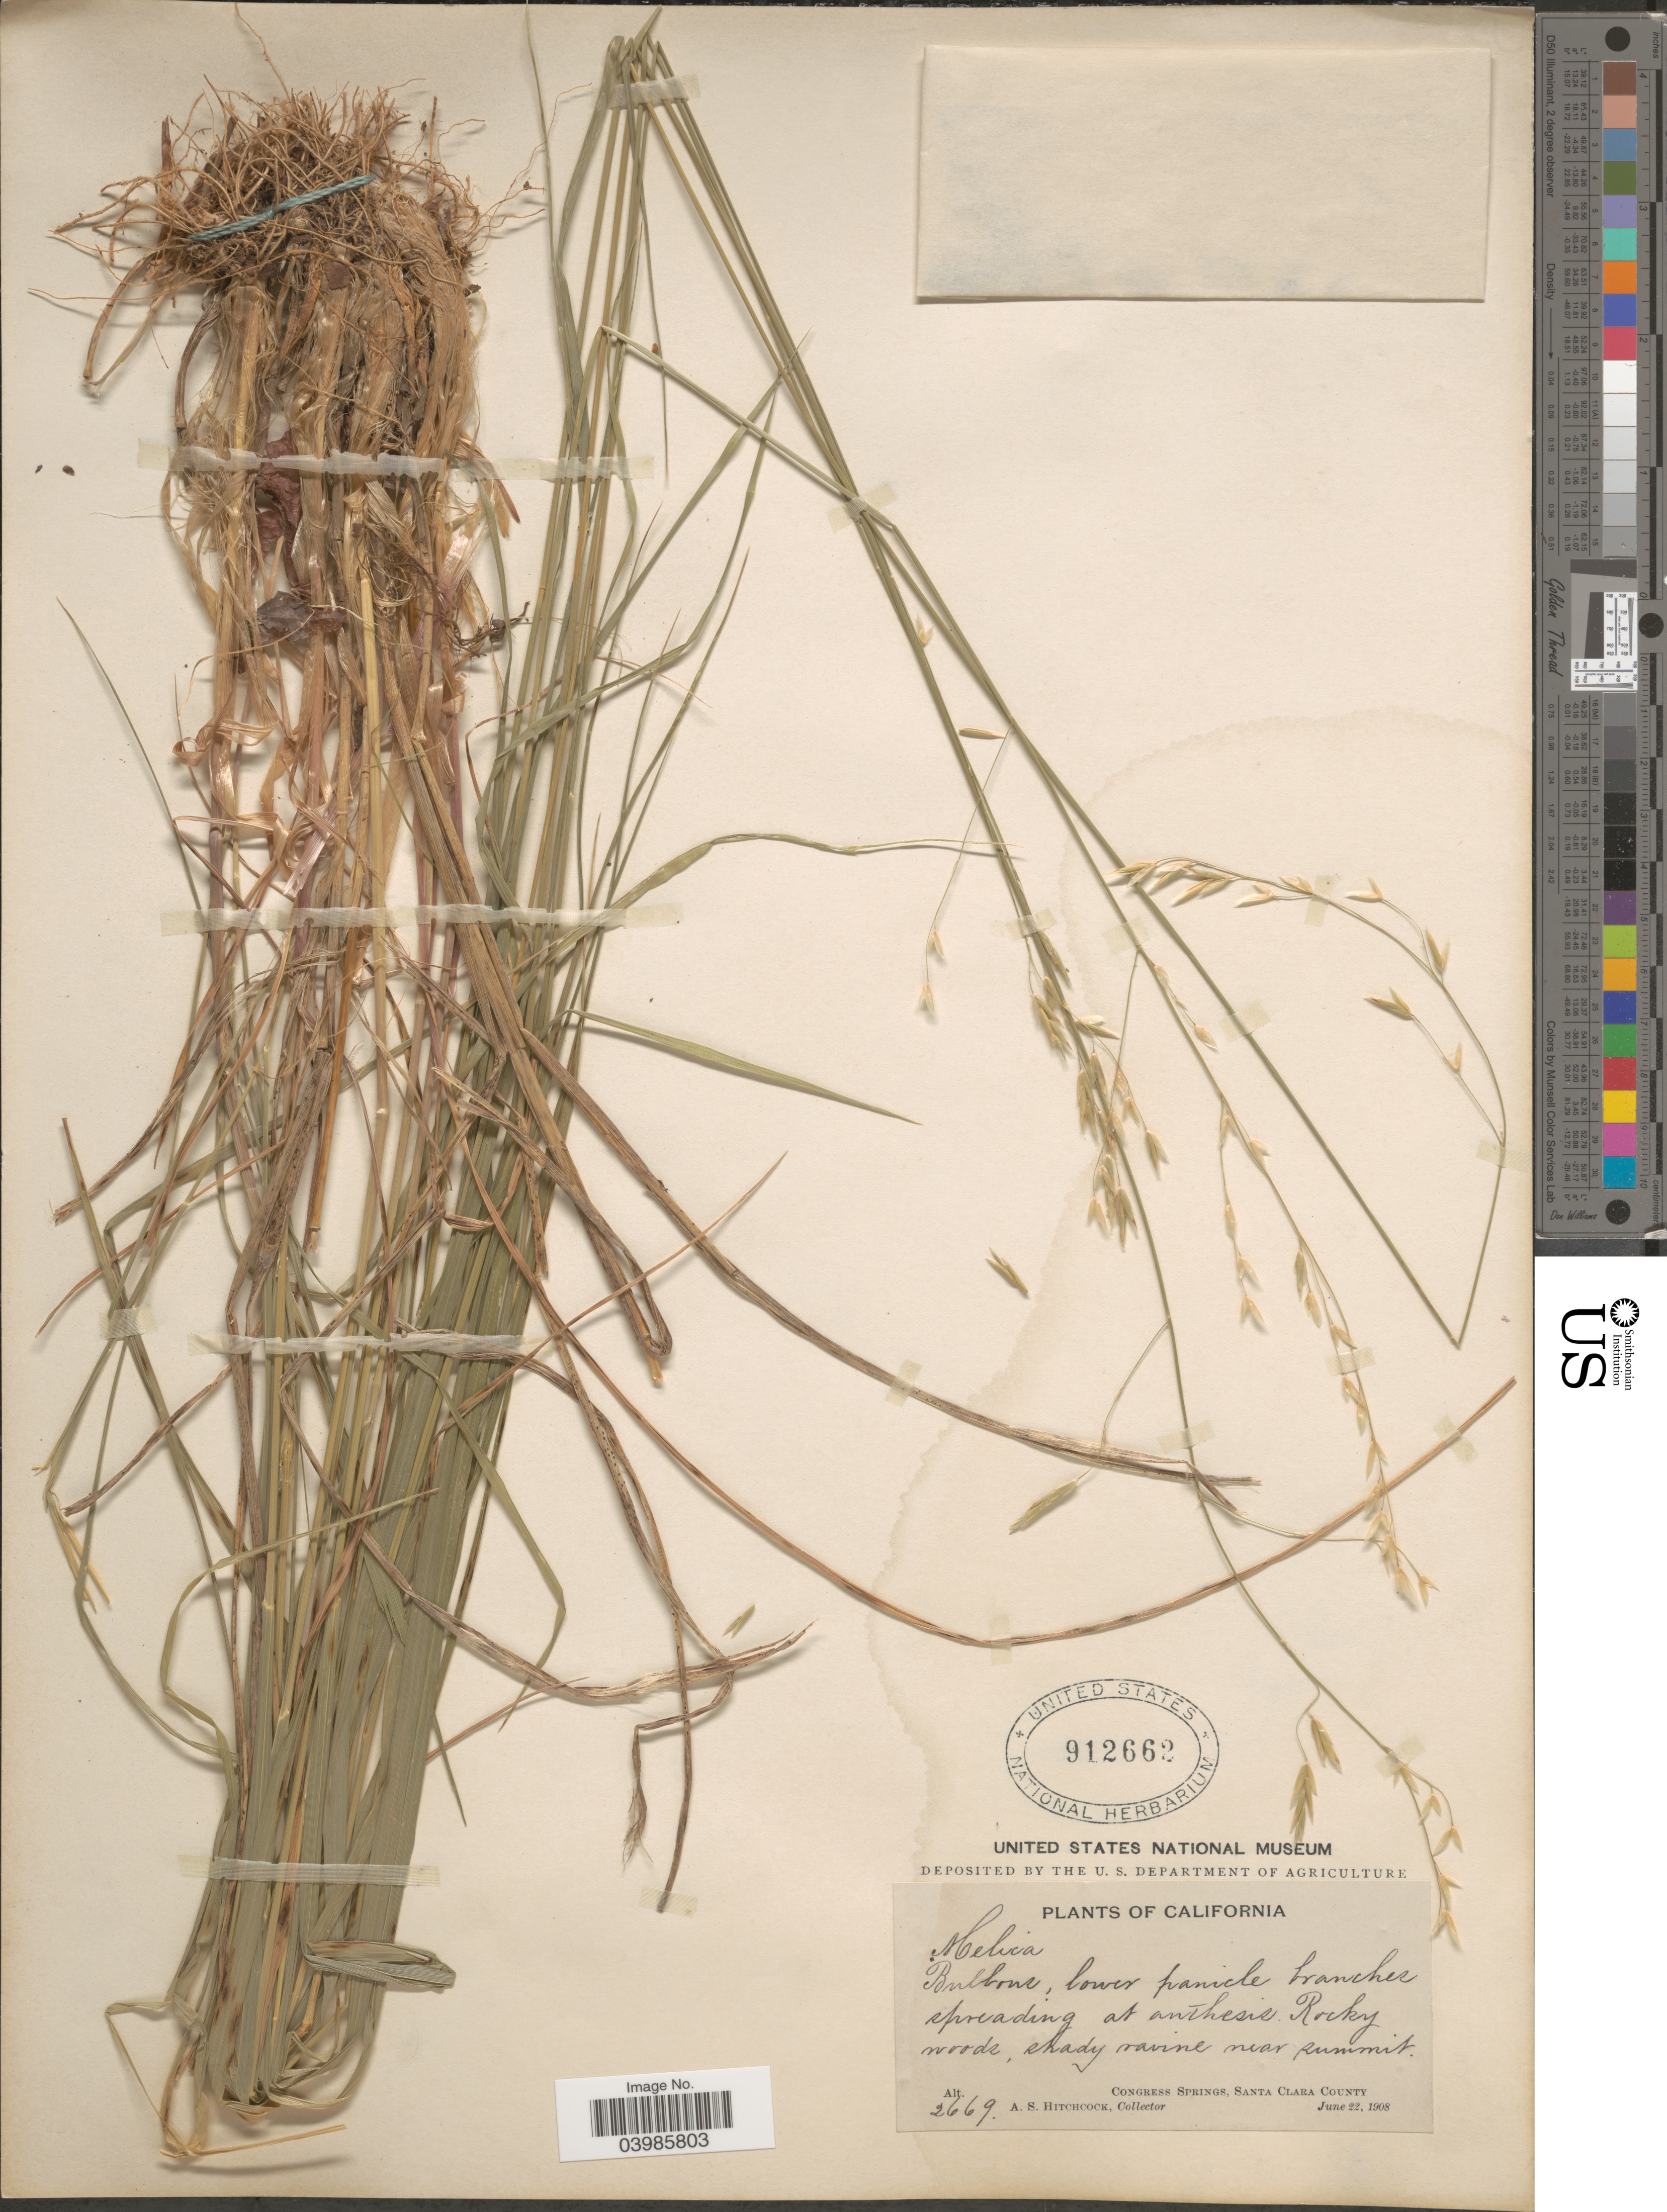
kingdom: Plantae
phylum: Tracheophyta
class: Liliopsida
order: Poales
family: Poaceae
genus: Melica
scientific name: Melica geyeri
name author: Munro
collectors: A. S. Hitchcock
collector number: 2669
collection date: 1908-06-22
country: United States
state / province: California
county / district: Santa Clara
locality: Bulbous, lower panicle branches spreading at anthesis. Rocky woods, shady ravine near summit. Congress Springs, Santa Clara County.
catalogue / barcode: US 912662